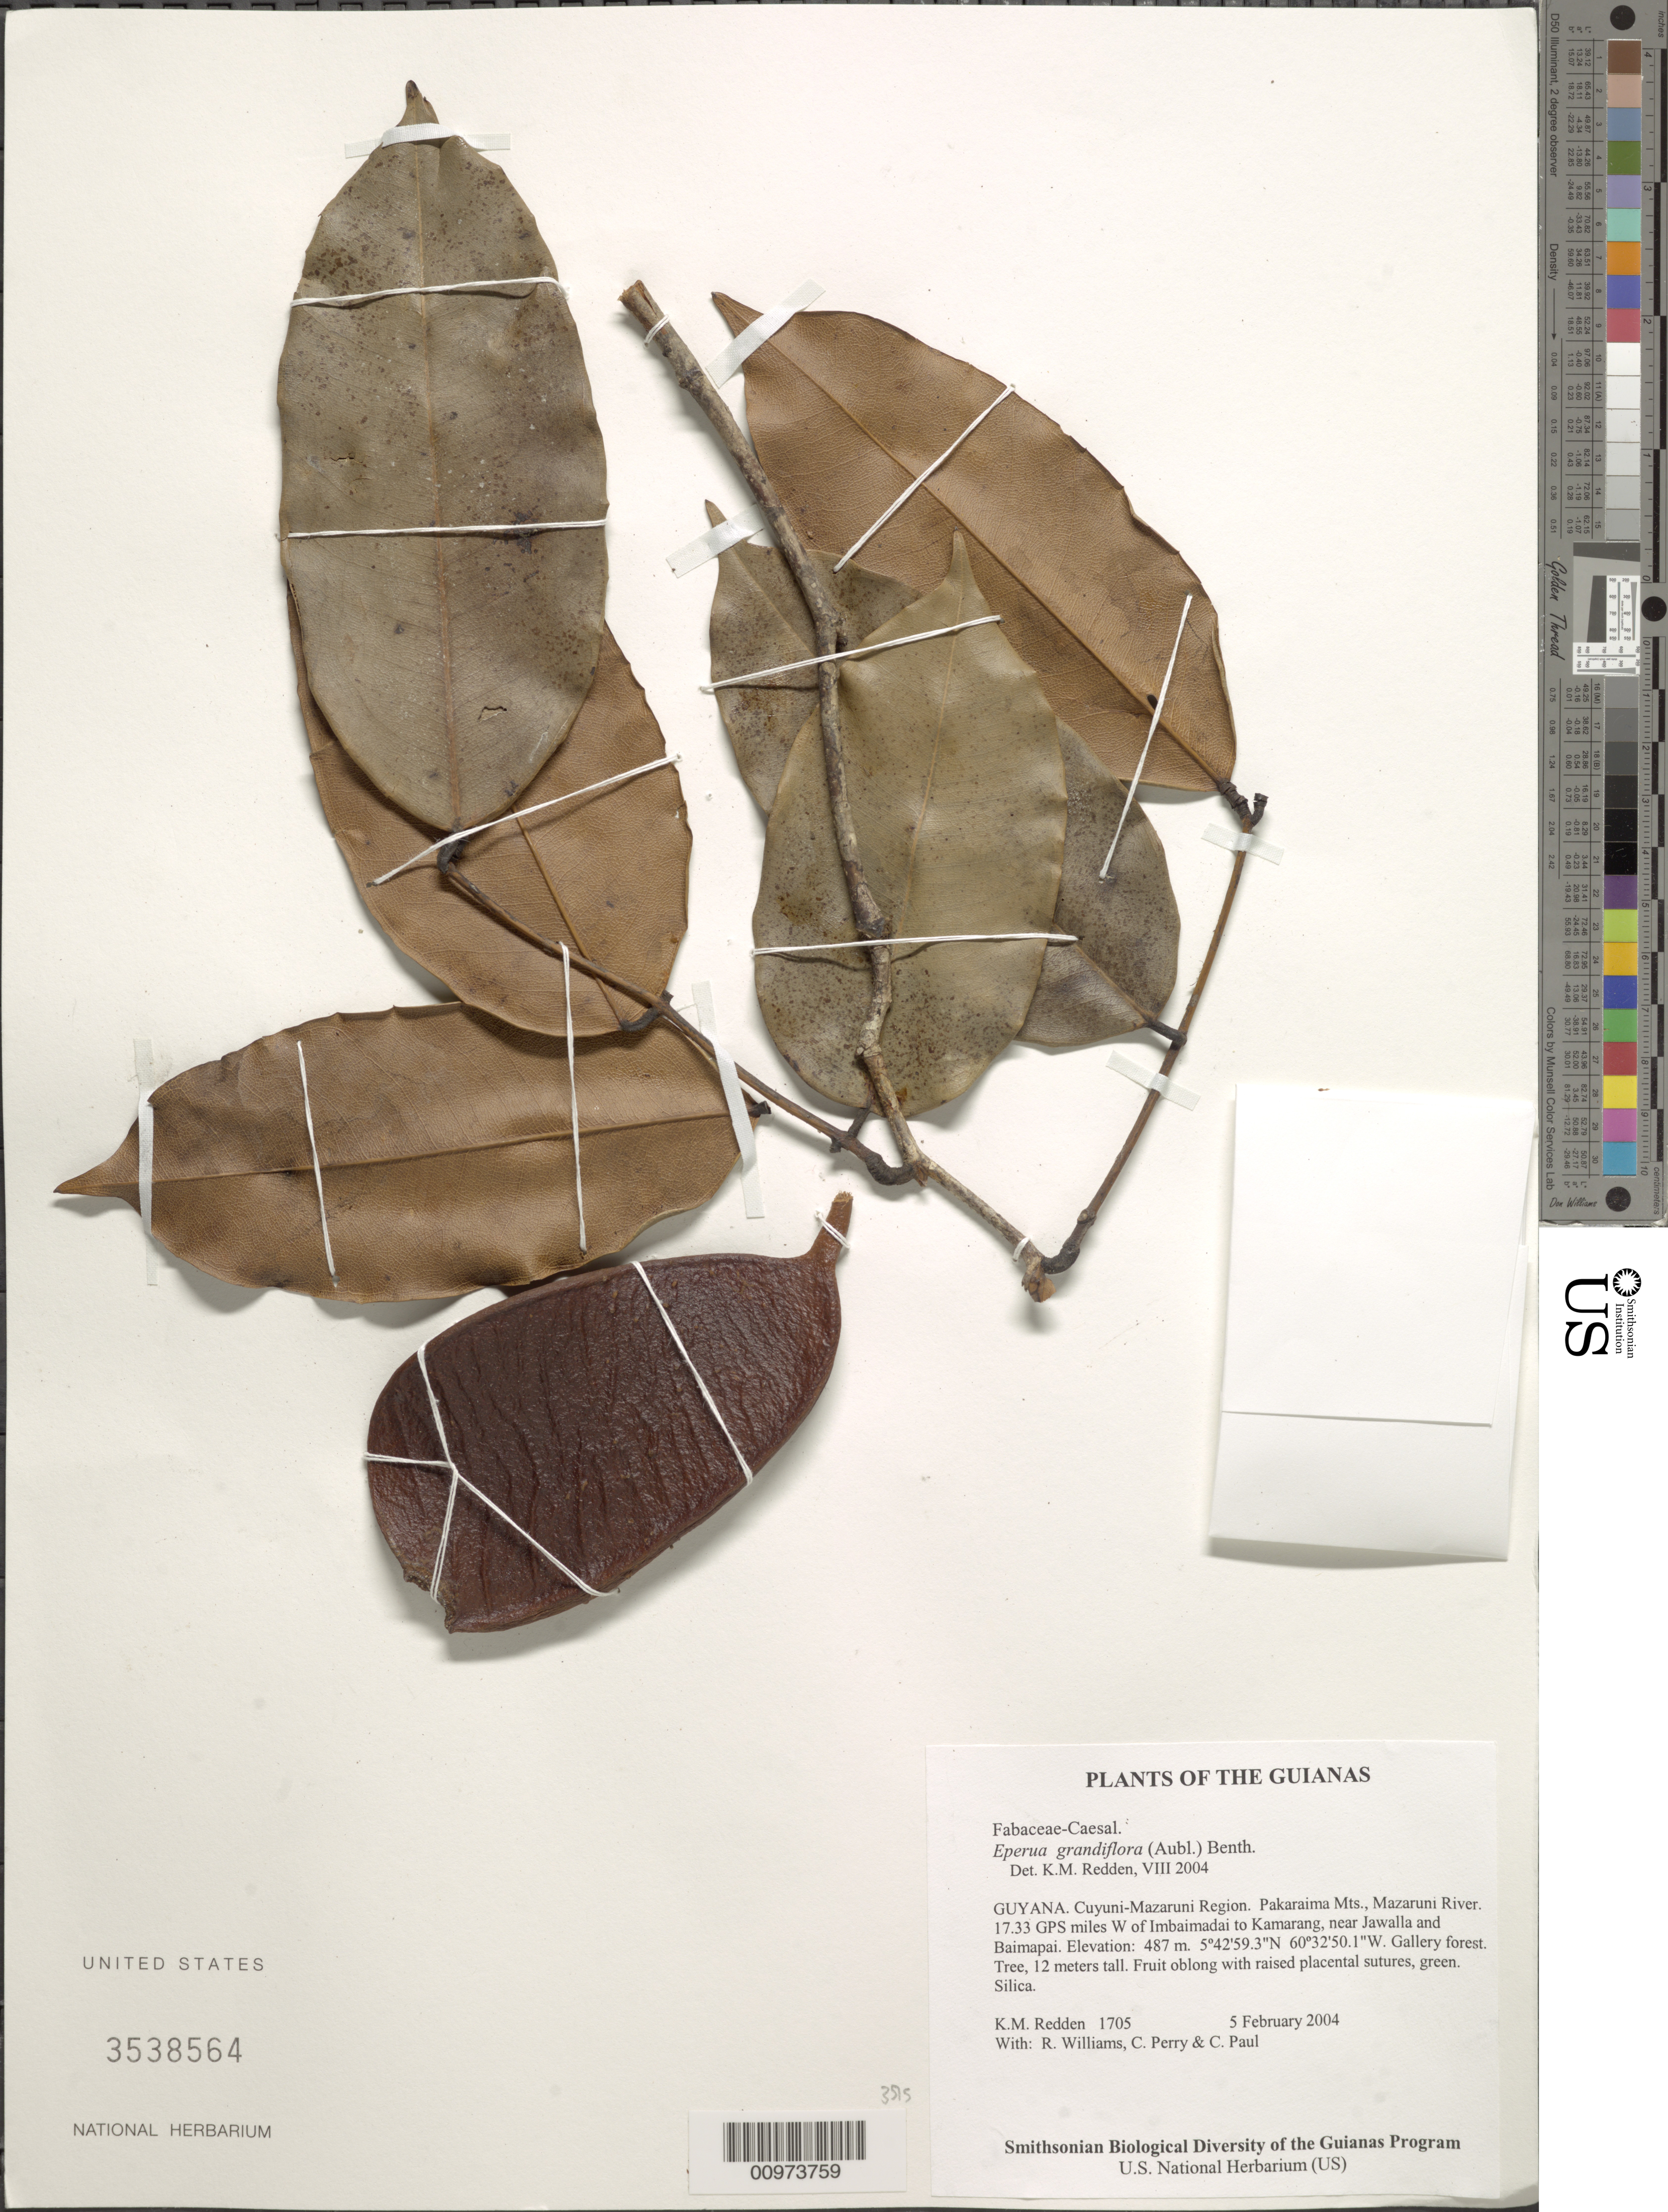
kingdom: Plantae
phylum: Tracheophyta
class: Magnoliopsida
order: Fabales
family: Fabaceae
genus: Eperua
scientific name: Eperua jenmanii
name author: Oliv.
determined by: Fortes, E. A.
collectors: K. M. Redden, R. Williams, C. Perry & C. Paul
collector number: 1705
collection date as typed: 5 February 2004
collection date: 2004-02-05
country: Guyana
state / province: Cuyuni-Mazaruni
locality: Pakaraima Mts., Mazaruni River. 17.33 GPS miles W of Imbaimadai to Kamarang, near Jawalla and Baimapai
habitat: Gallery forest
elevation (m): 487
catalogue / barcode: US 3538564